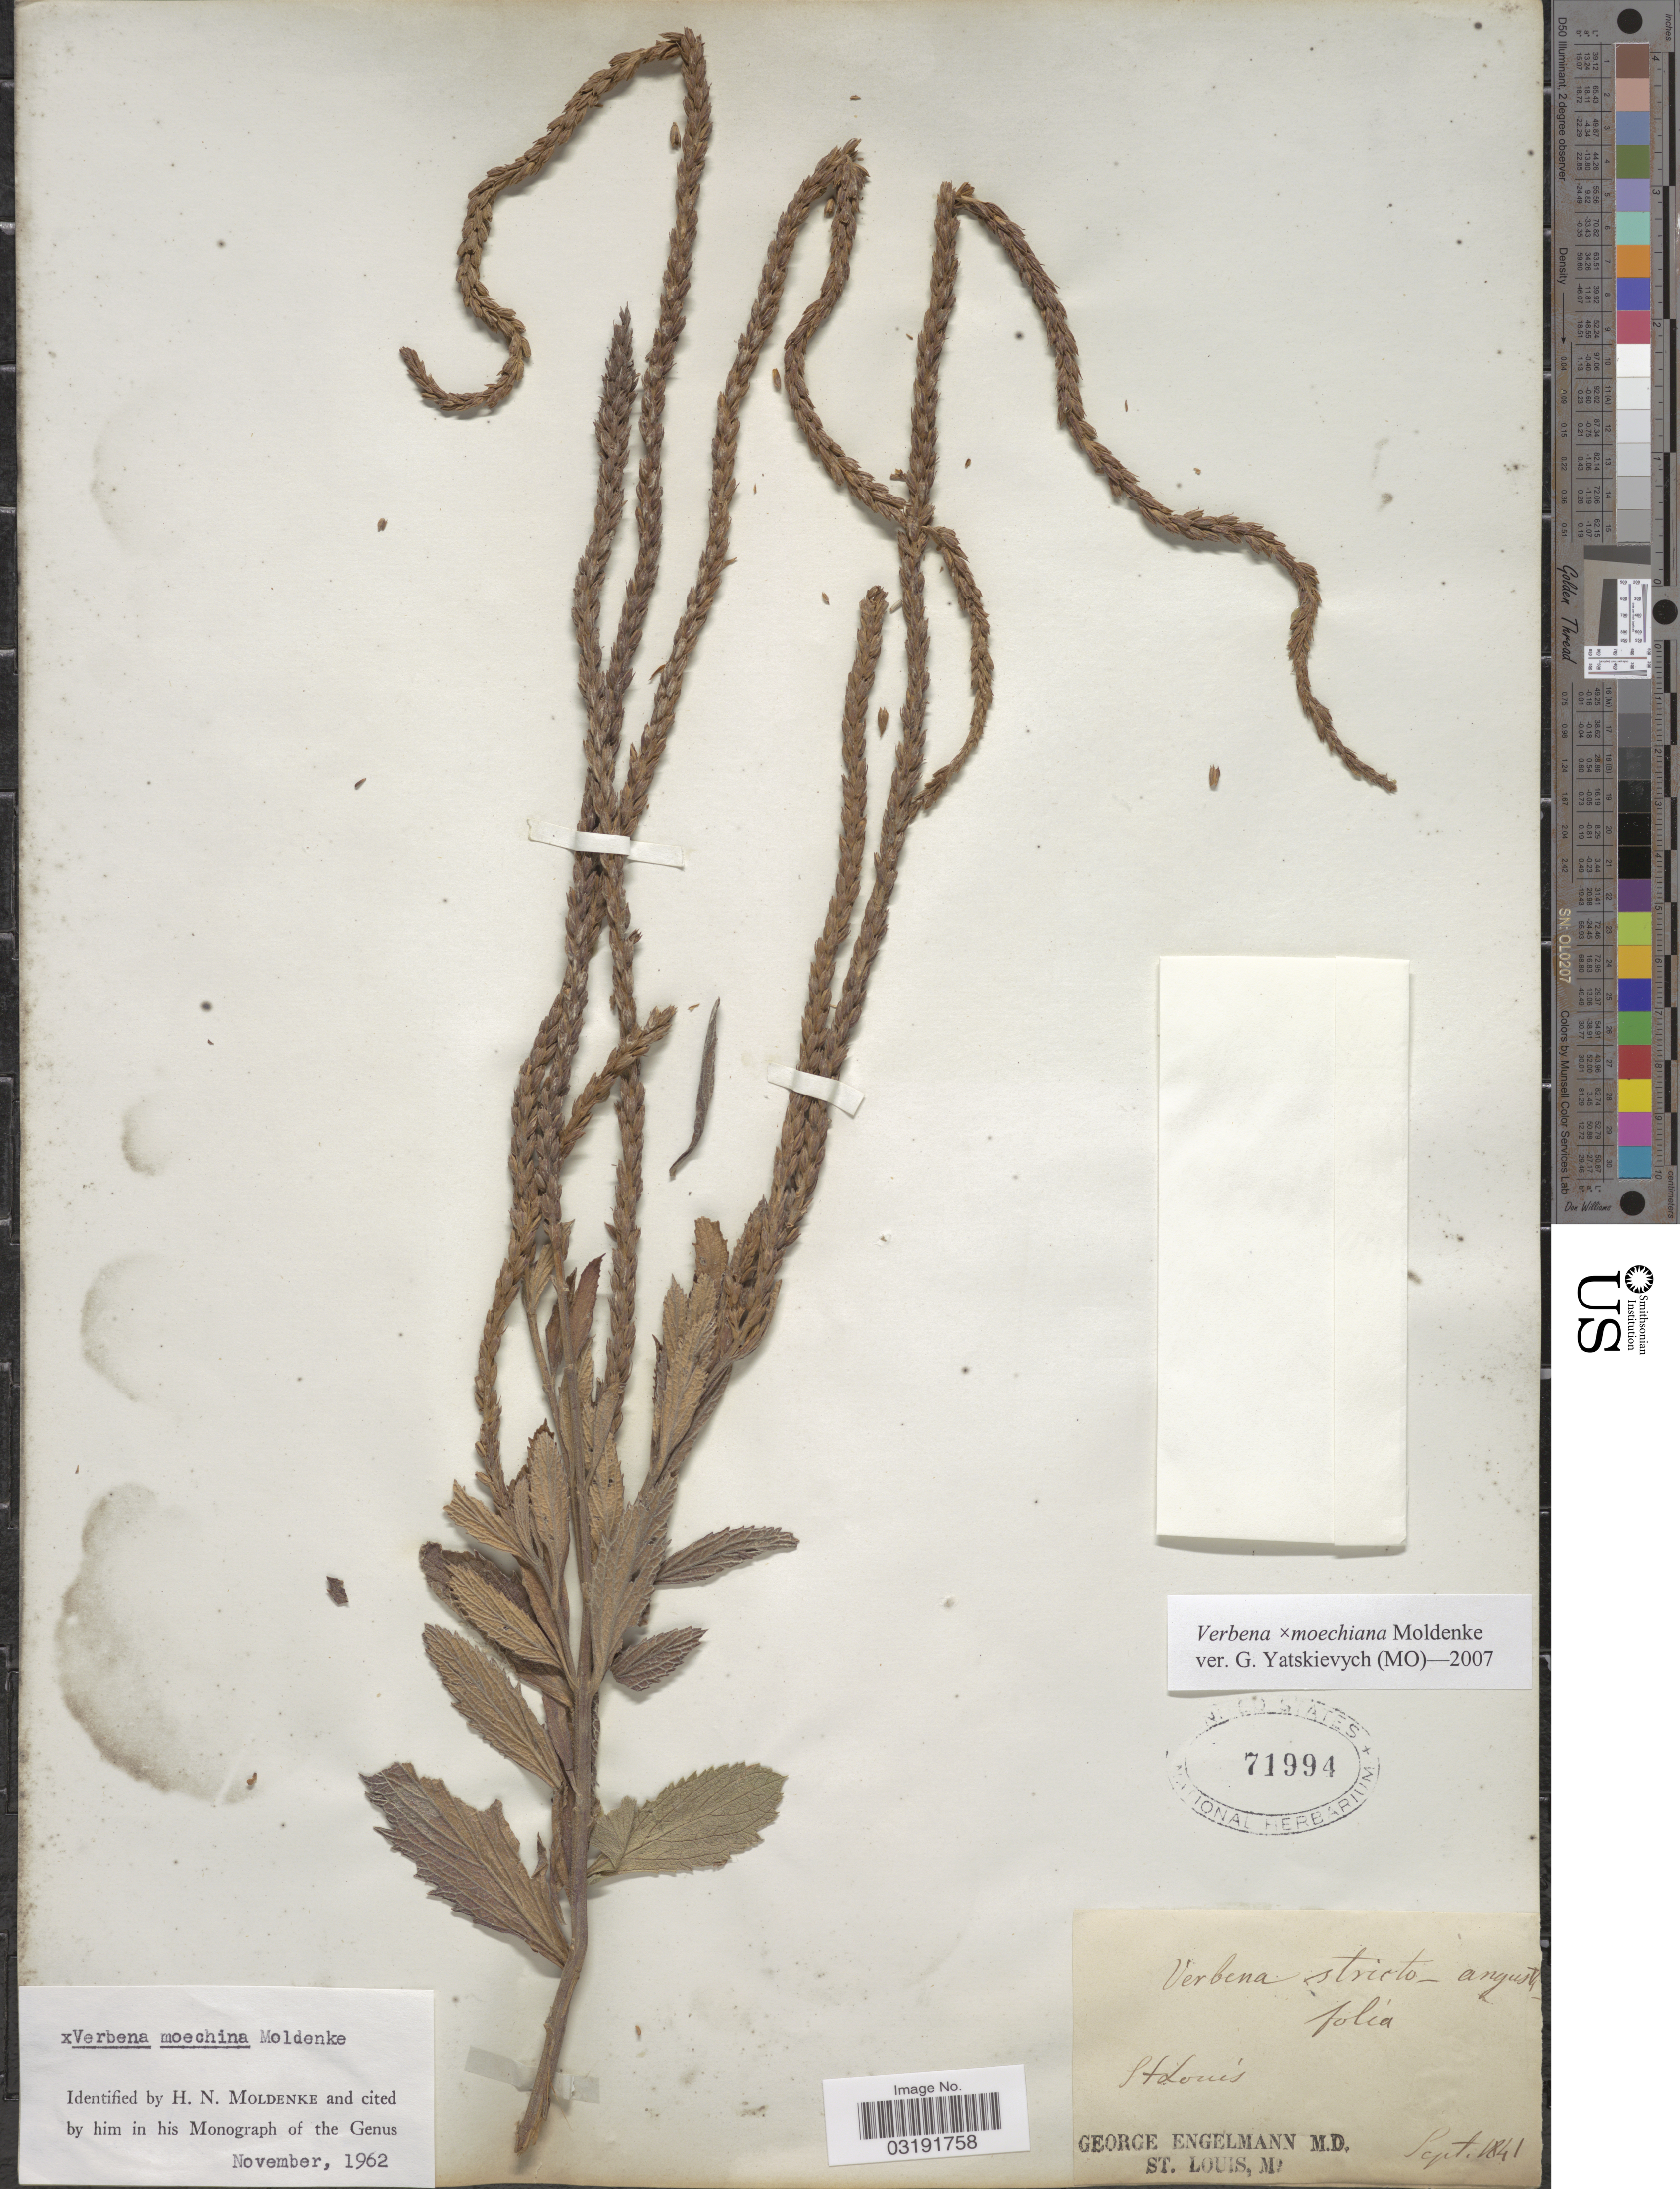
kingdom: Plantae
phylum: Tracheophyta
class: Magnoliopsida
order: Lamiales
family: Verbenaceae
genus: Verbena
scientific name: Verbena x moechina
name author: Moldenke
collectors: G. Engelmann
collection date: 1841-09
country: United States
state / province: Missouri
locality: St. Louis.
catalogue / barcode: US 71994